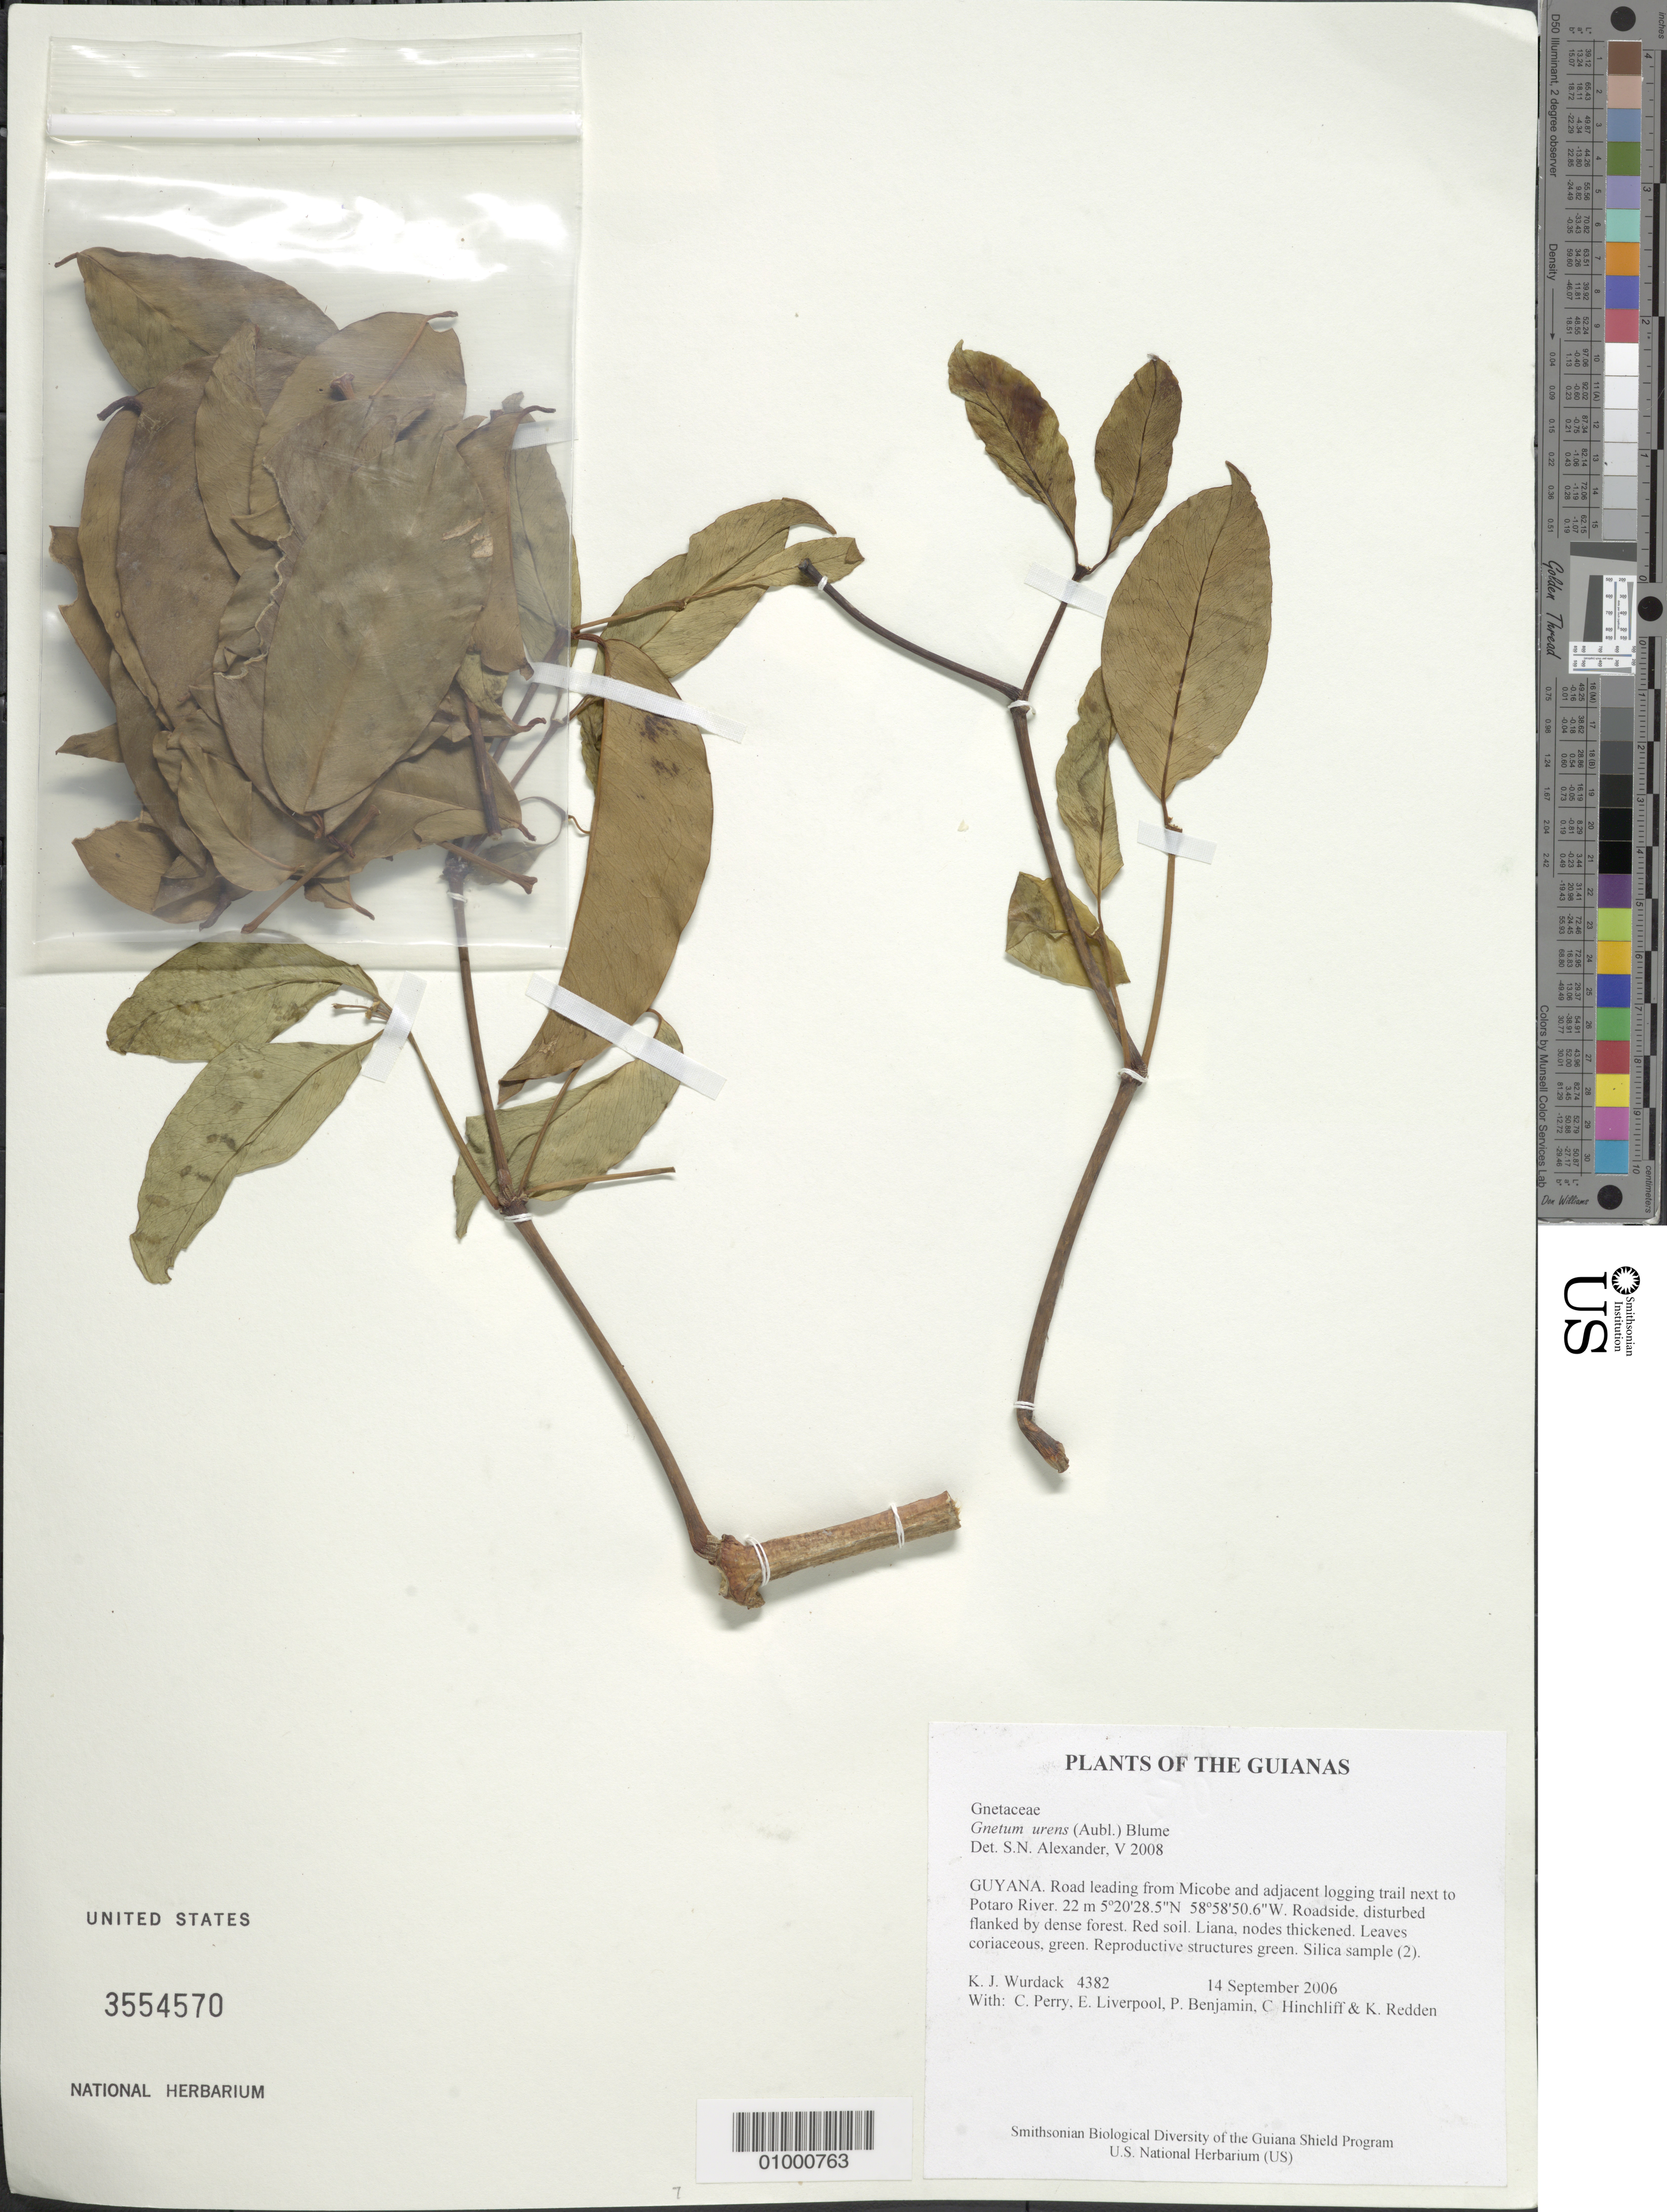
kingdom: Plantae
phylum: Tracheophyta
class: Gnetopsida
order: Gnetales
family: Gnetaceae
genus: Gnetum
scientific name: Gnetum urens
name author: (Aubl.) Blume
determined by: Alexander, S. N.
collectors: K. Wurdack, C. Perry, E. Liverpool, P. Benjamin, C. E. Hinchliff & K. M. Redden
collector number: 4382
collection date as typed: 14 September 2006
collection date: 2006-09-14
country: Guyana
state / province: Potaro-Siparuni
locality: Road leading from Micobe and adjacent logging trail next to Potaro River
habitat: Roadside, disturbed, flanked by dense forest. Red soil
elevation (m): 22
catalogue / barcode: US 3554570